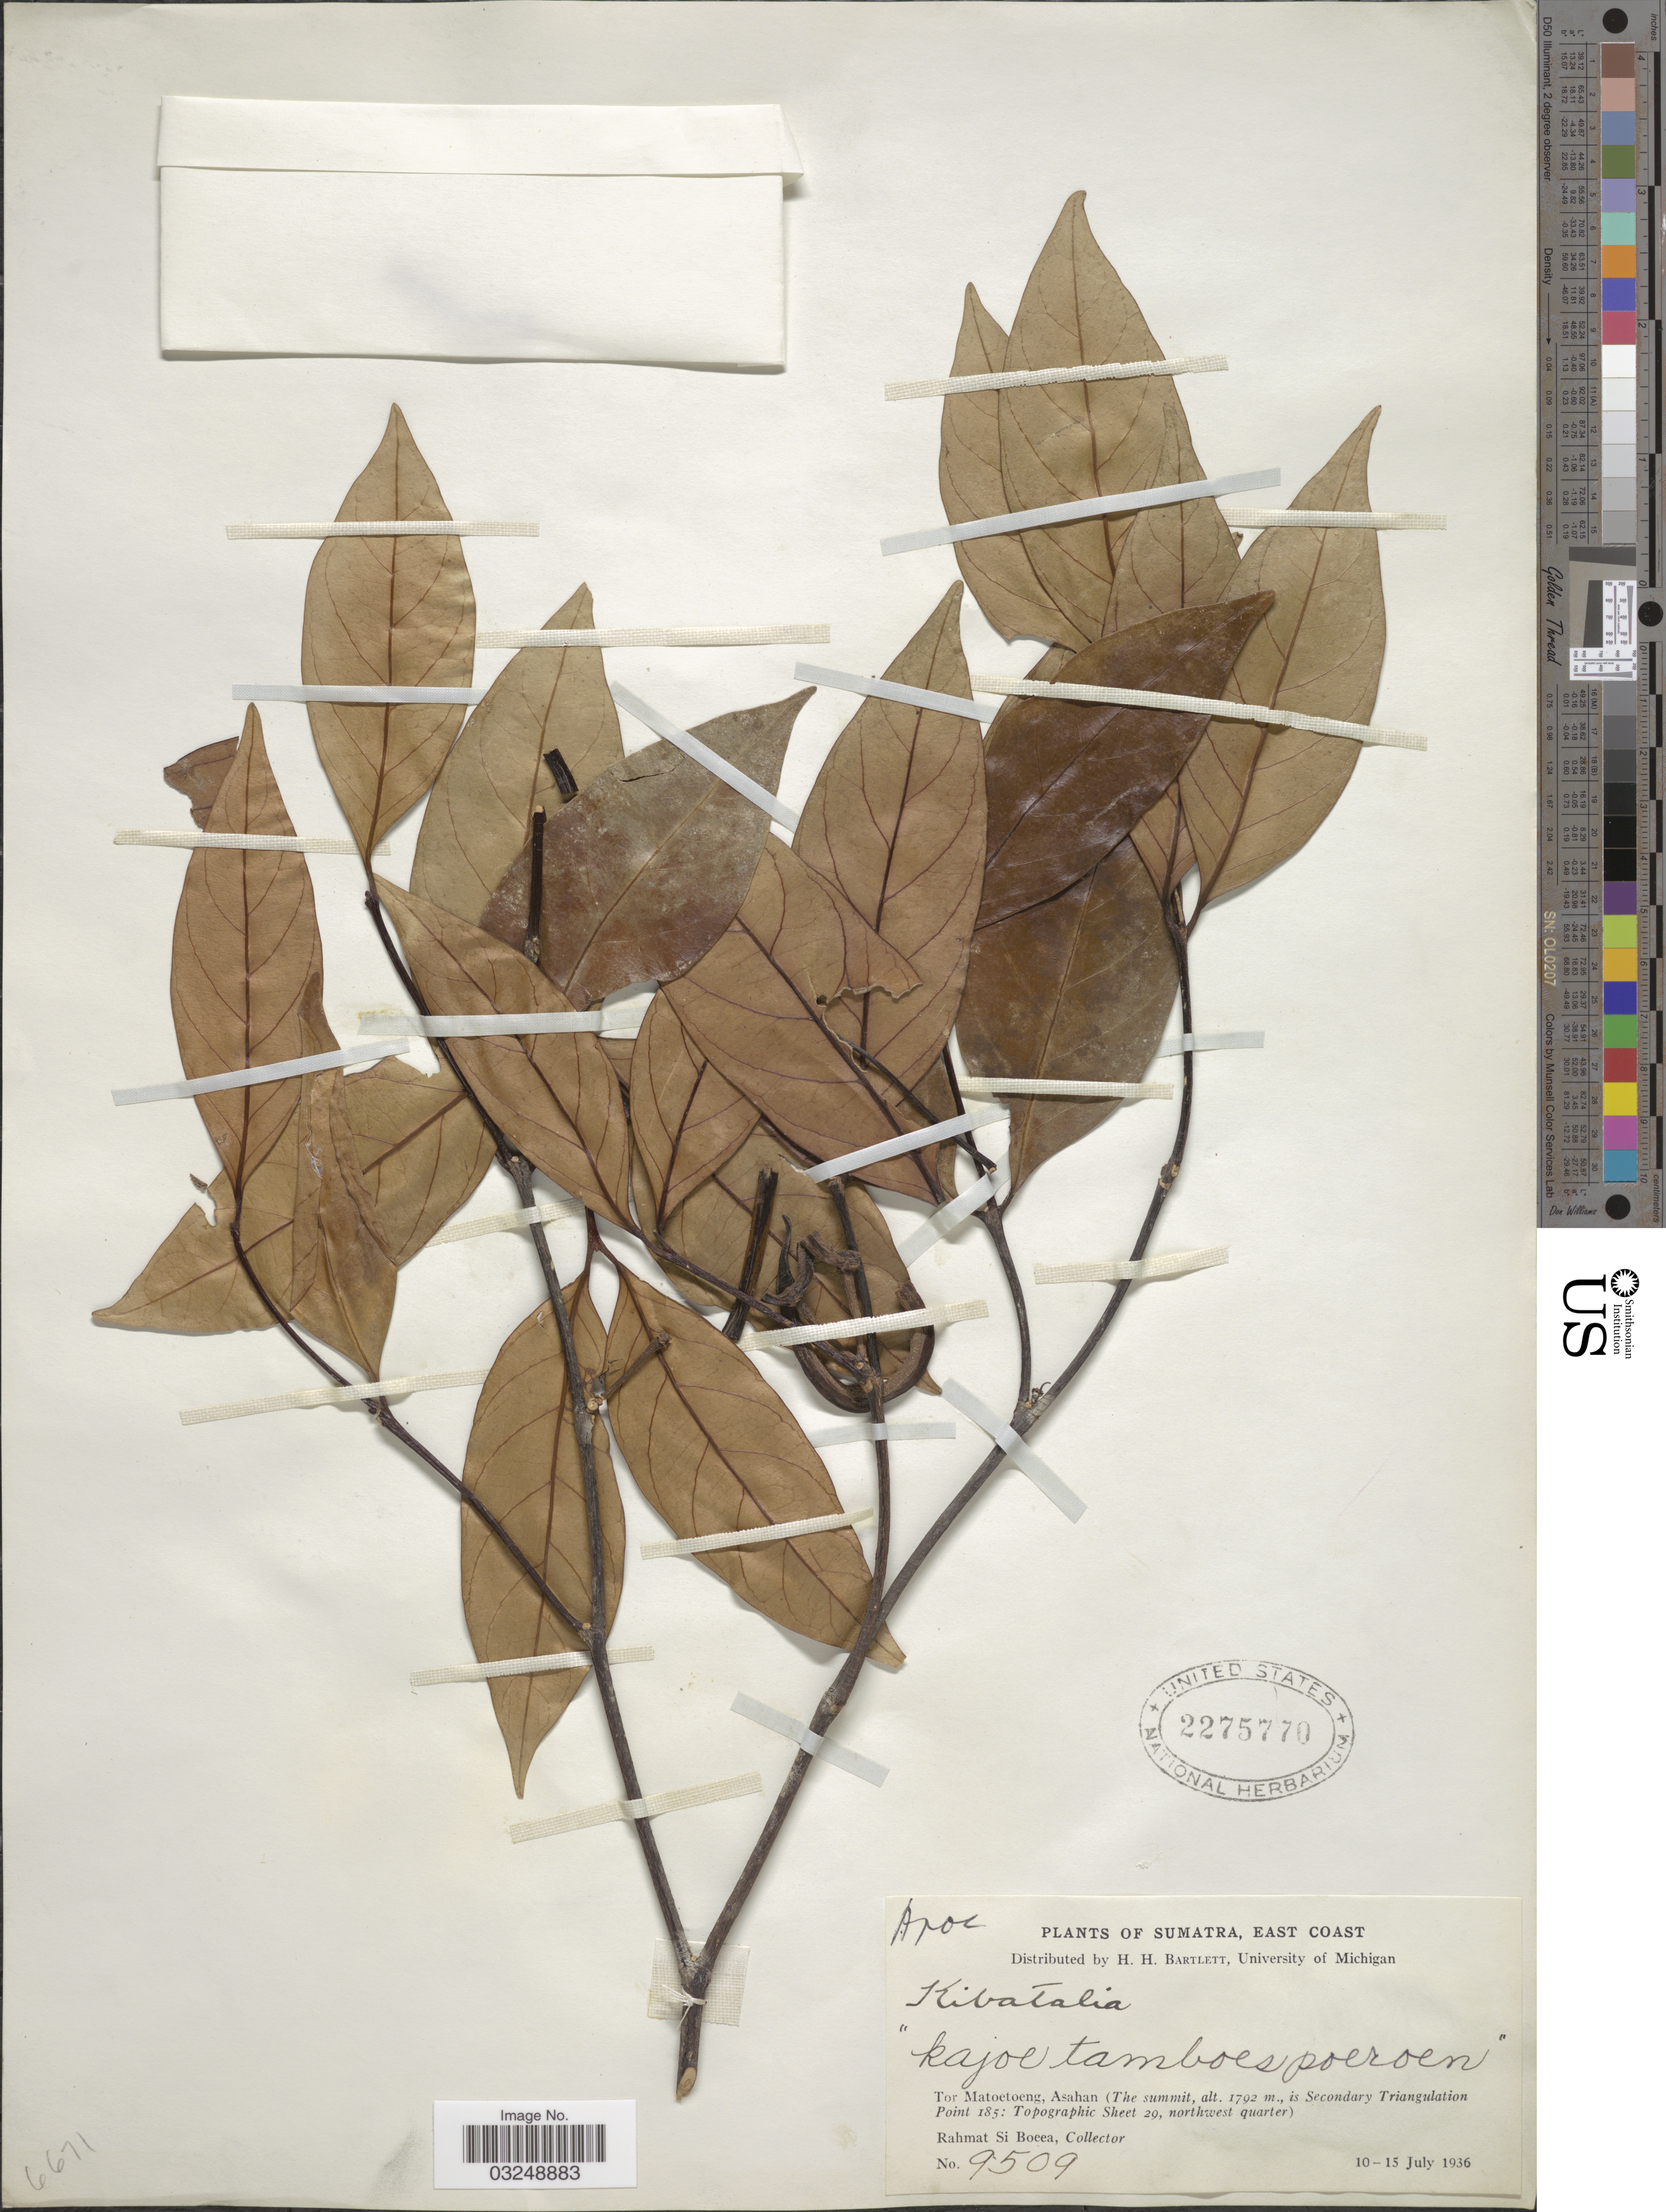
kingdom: Plantae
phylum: Tracheophyta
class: Magnoliopsida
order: Gentianales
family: Apocynaceae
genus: Kibatalia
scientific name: Kibatalia sp.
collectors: Rahmat Si Boeea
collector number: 9509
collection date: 1936-07-10/1936-07-15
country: Indonesia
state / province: Sumatra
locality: East Coast. Tor Matoetoeng, Asahan (The summit, is Secondary Triangulation Point 185: Topographic Sheet 29, northwest quarter).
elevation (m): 1792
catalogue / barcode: US 2275770